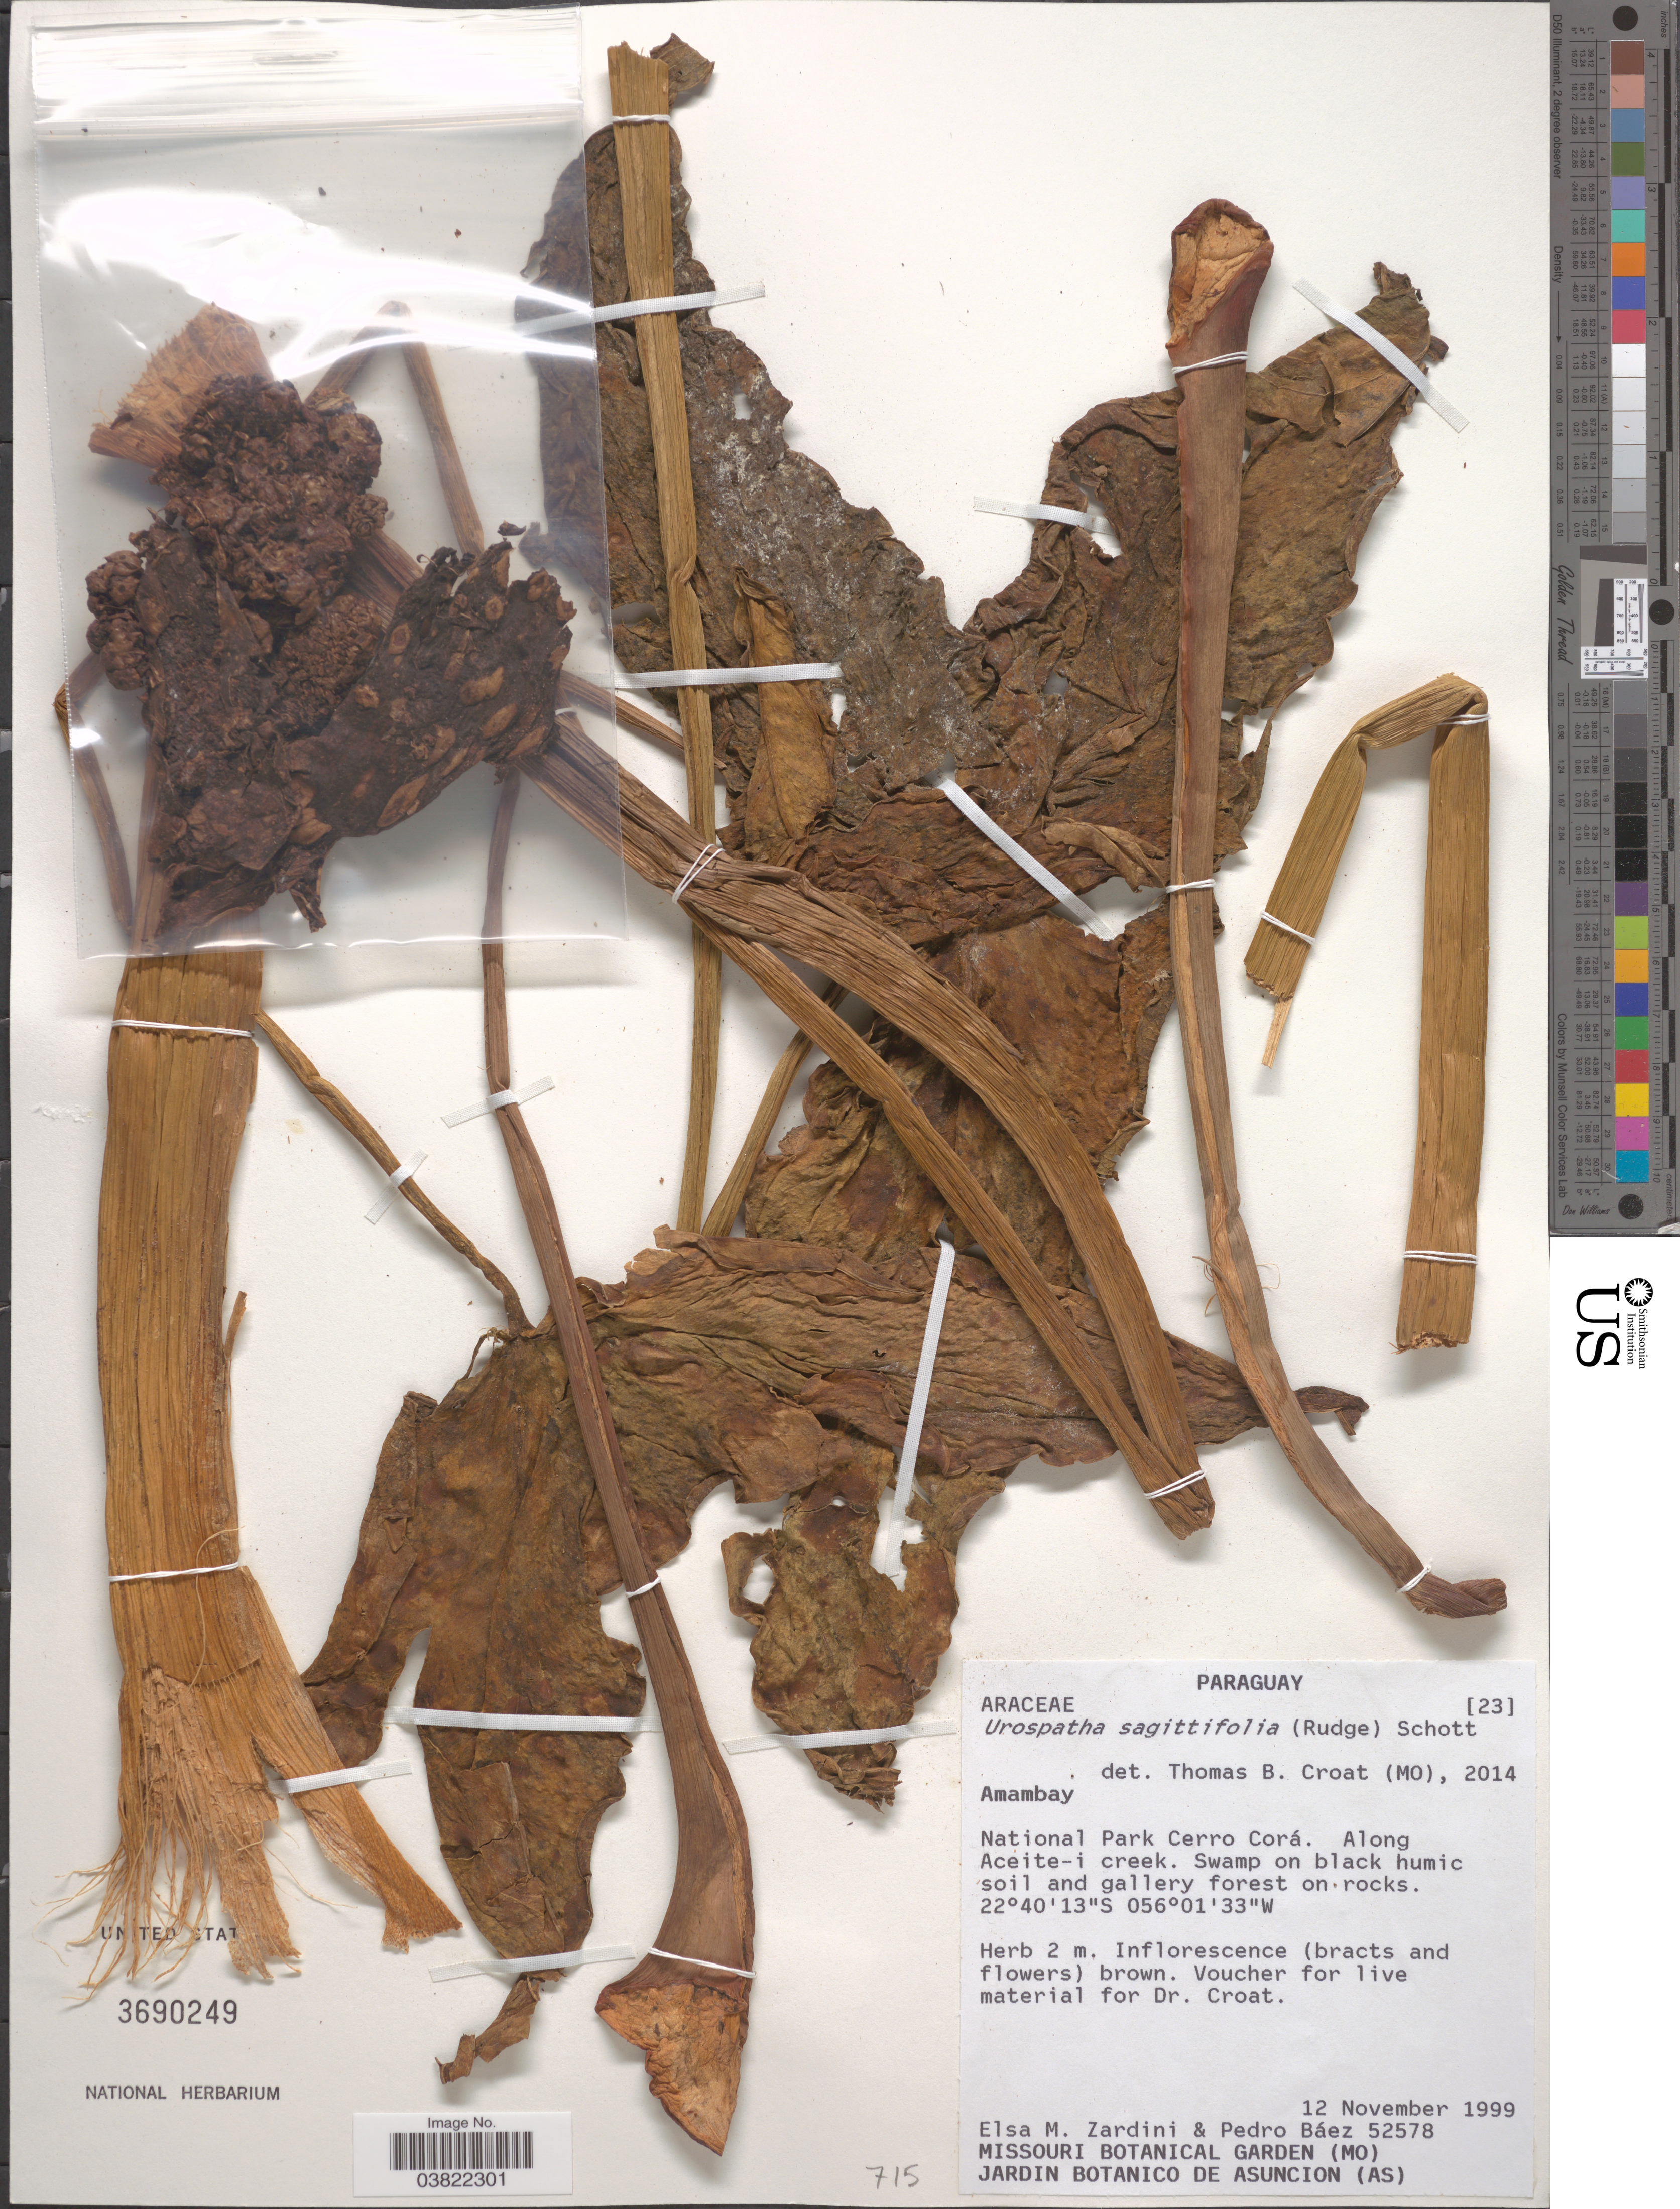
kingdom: Plantae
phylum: Tracheophyta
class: Liliopsida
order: Alismatales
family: Araceae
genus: Urospatha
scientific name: Urospatha sagittifolia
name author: (Rudge) Schott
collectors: E. M. Zardini & P. Báez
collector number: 52578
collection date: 1999-11-12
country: Paraguay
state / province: Amambay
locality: National Park Cerro Corá. Along Aceite-i creek.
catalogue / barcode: US 3690249